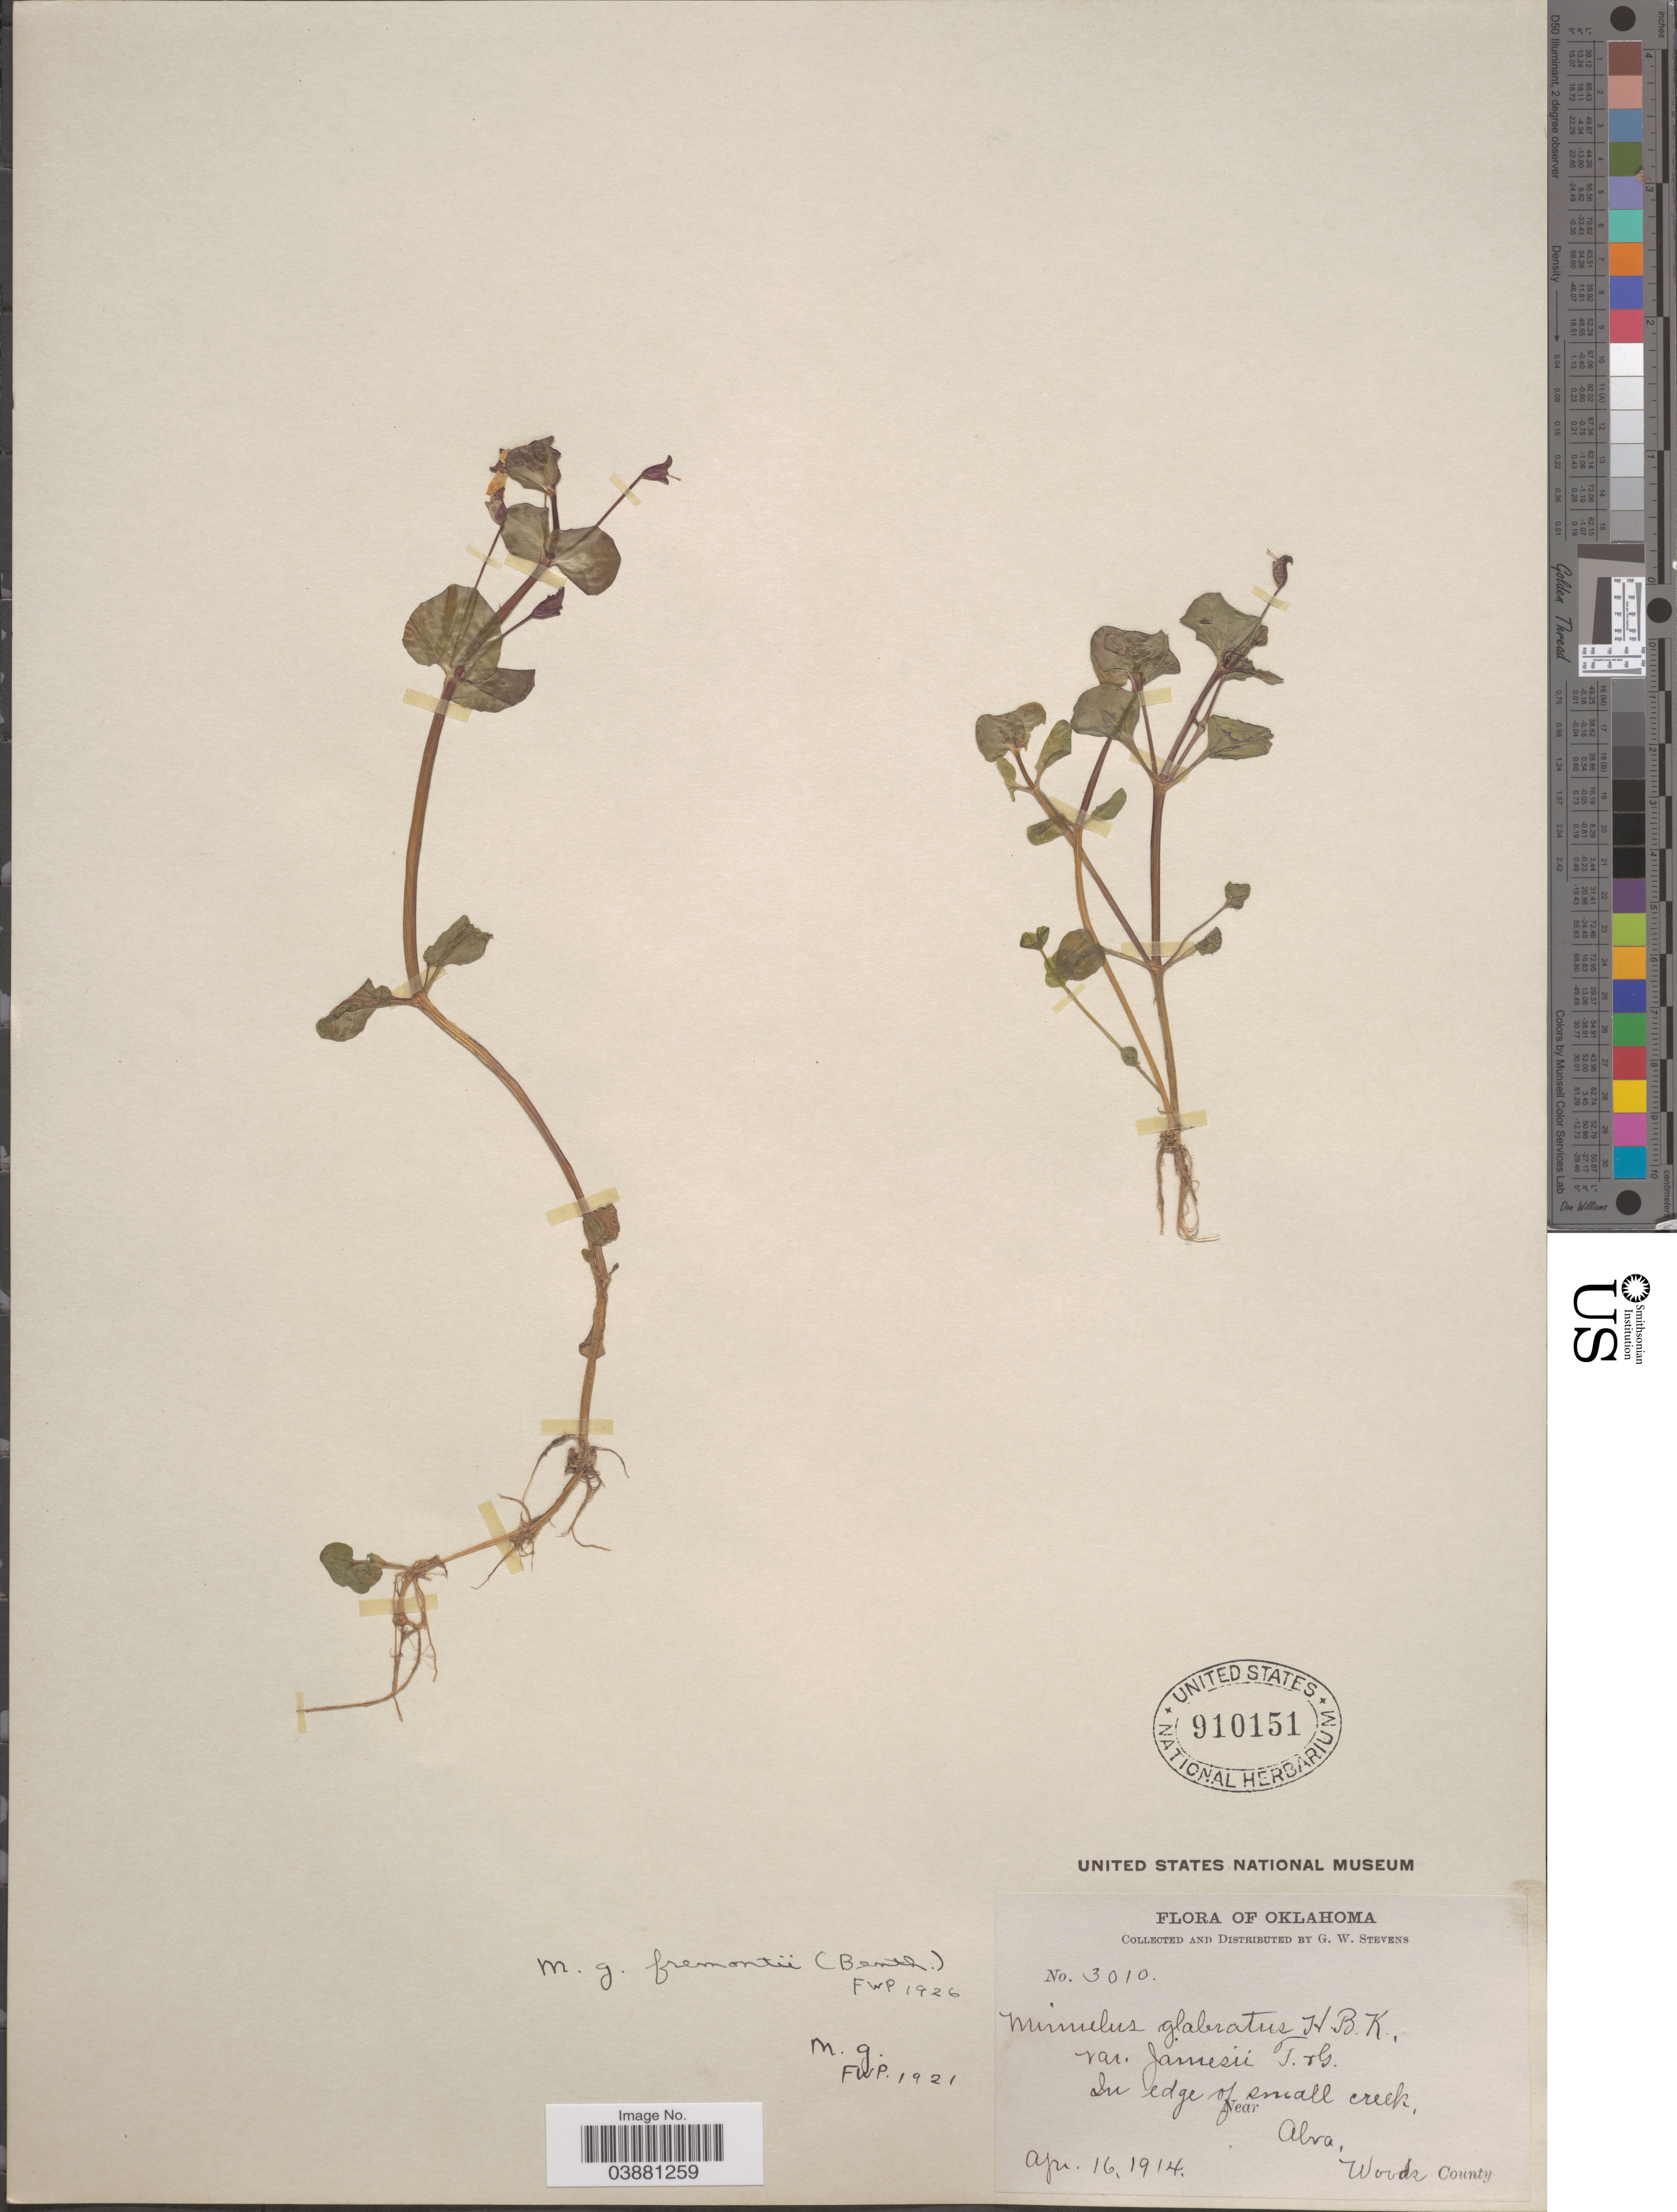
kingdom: Plantae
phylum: Tracheophyta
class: Magnoliopsida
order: Lamiales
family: Phrymaceae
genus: Mimulus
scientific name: Mimulus glabratus var. fremontii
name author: Kunth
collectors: G. W. Stevens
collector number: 3010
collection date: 1914-04-16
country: United States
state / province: Oklahoma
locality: In edge of small creek. Near Alva, Woods County.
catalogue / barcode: US 910151